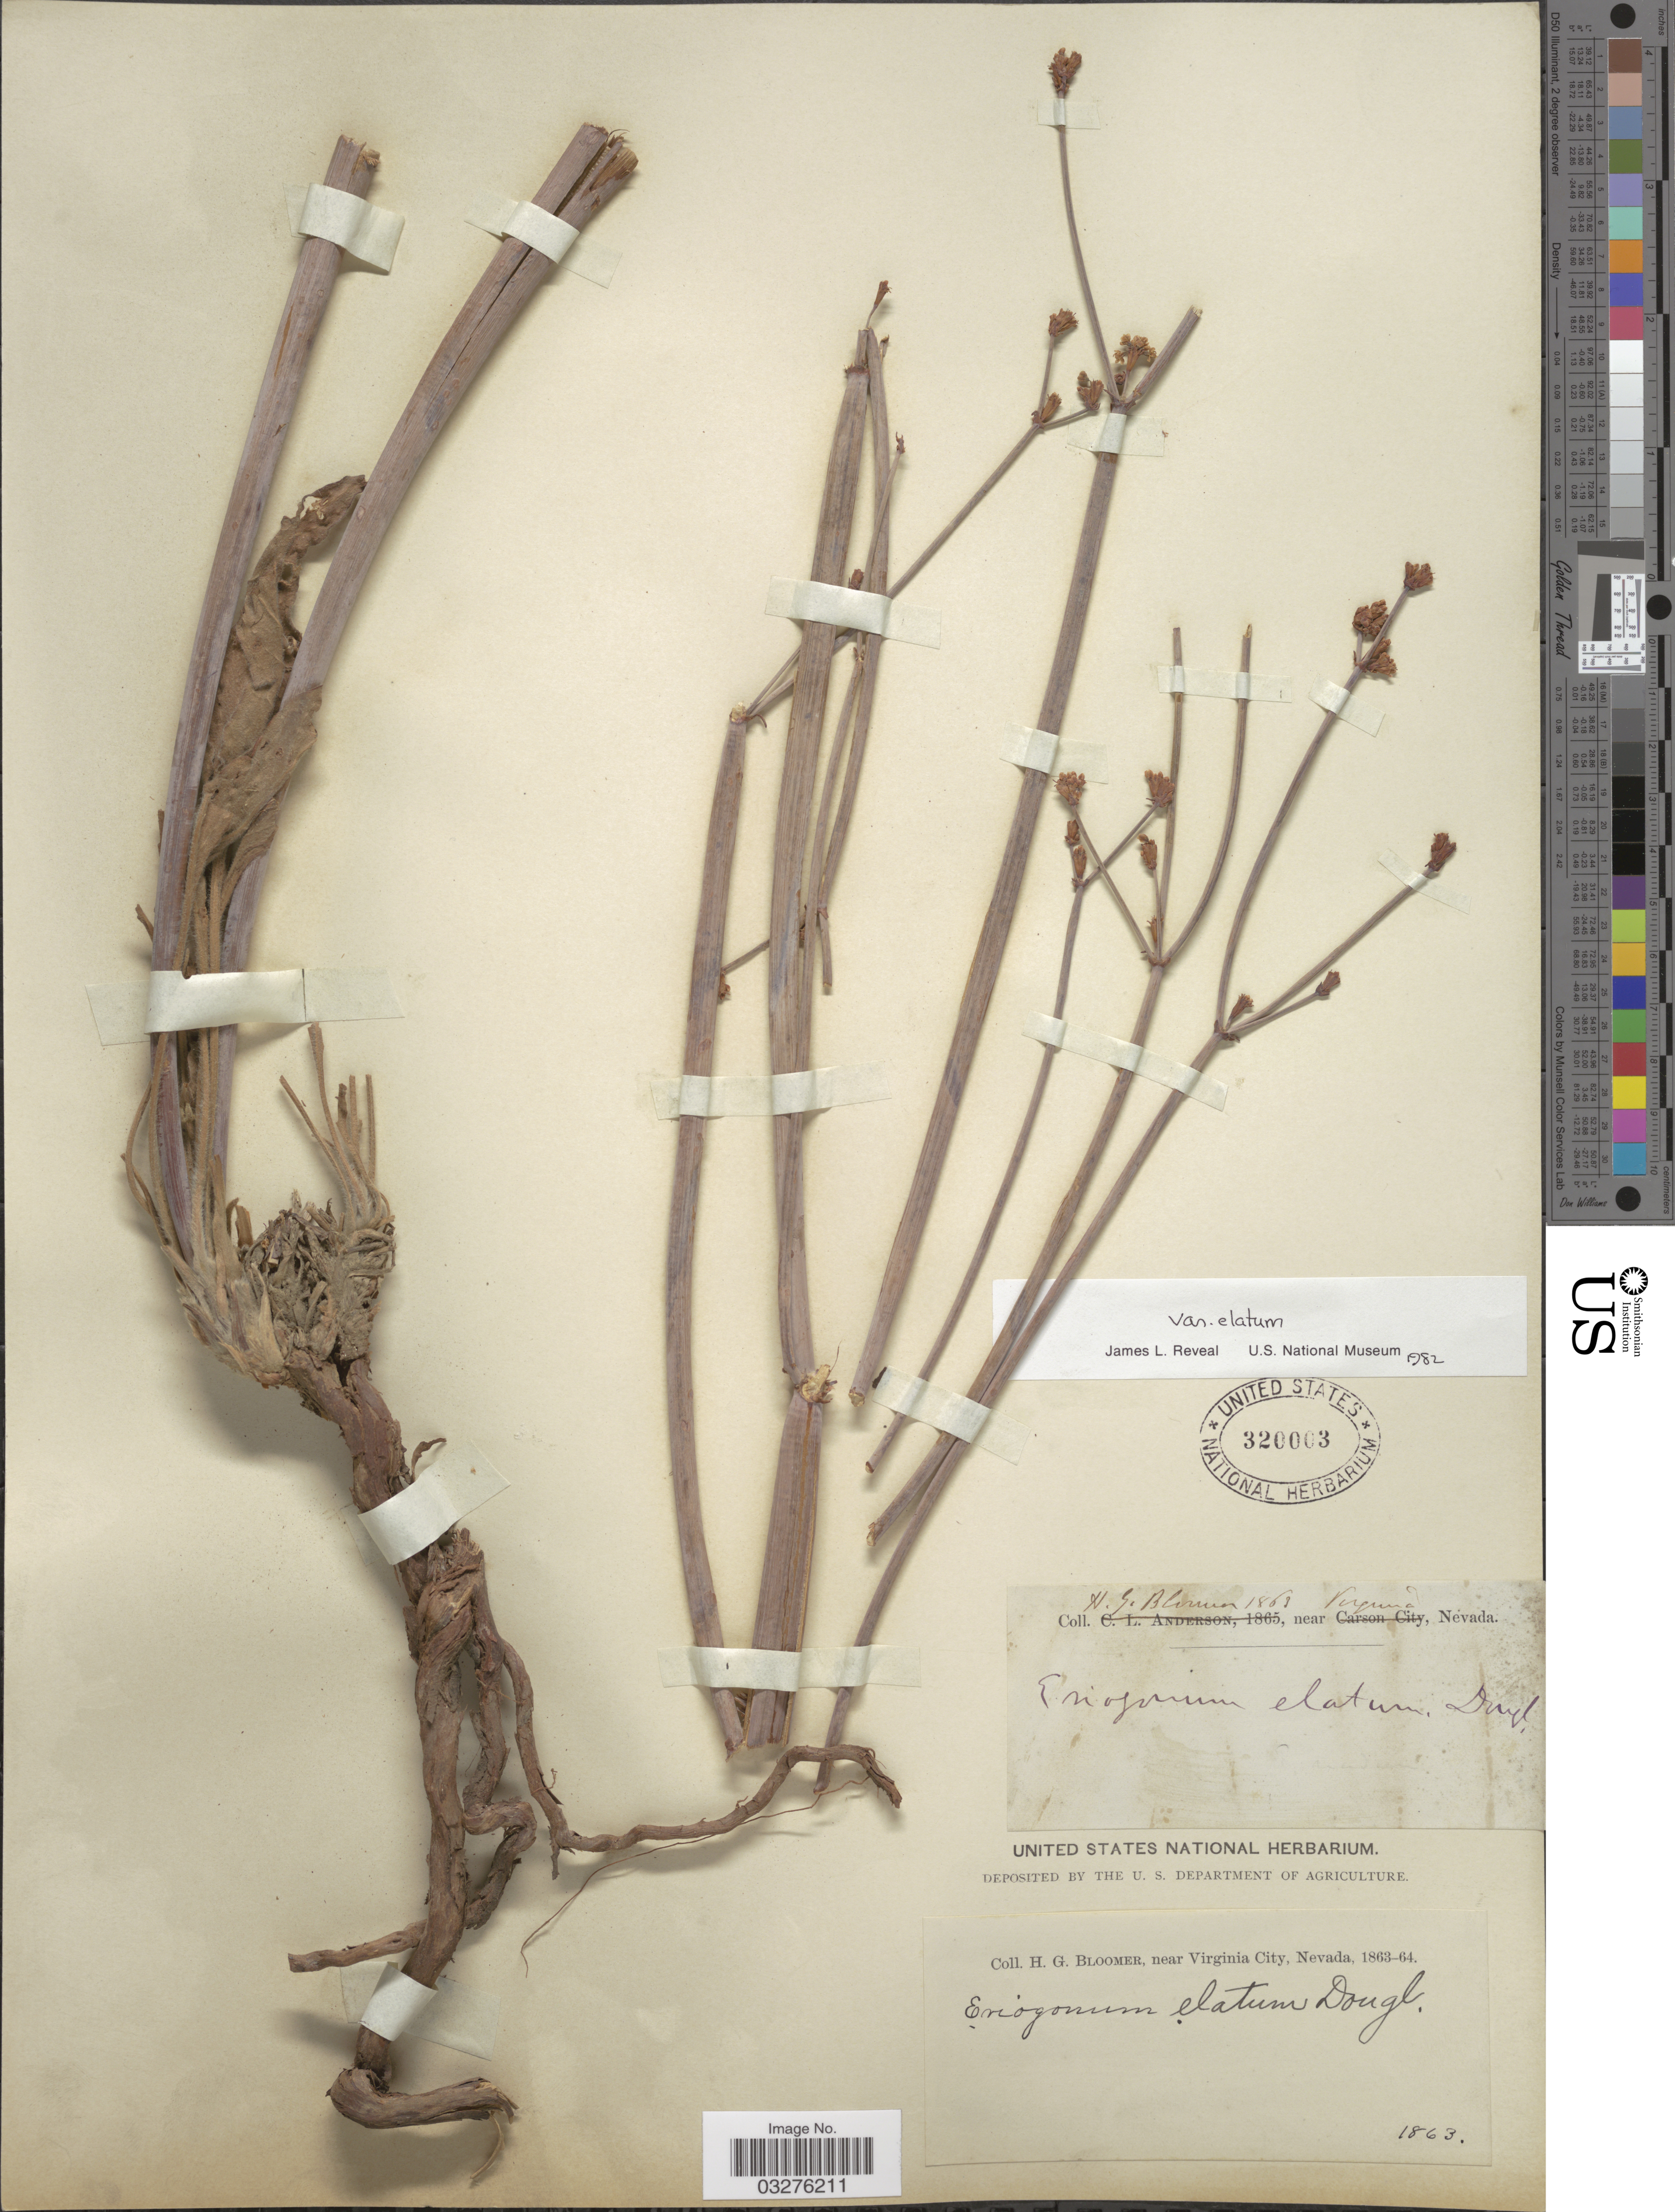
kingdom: Plantae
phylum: Tracheophyta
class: Magnoliopsida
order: Caryophyllales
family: Polygonaceae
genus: Eriogonum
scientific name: Eriogonum elatum var. elatum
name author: Douglas ex Benth.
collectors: H. Bloomer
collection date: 1863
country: United States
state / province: Nevada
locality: Near Virginia City.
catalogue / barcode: US 320003